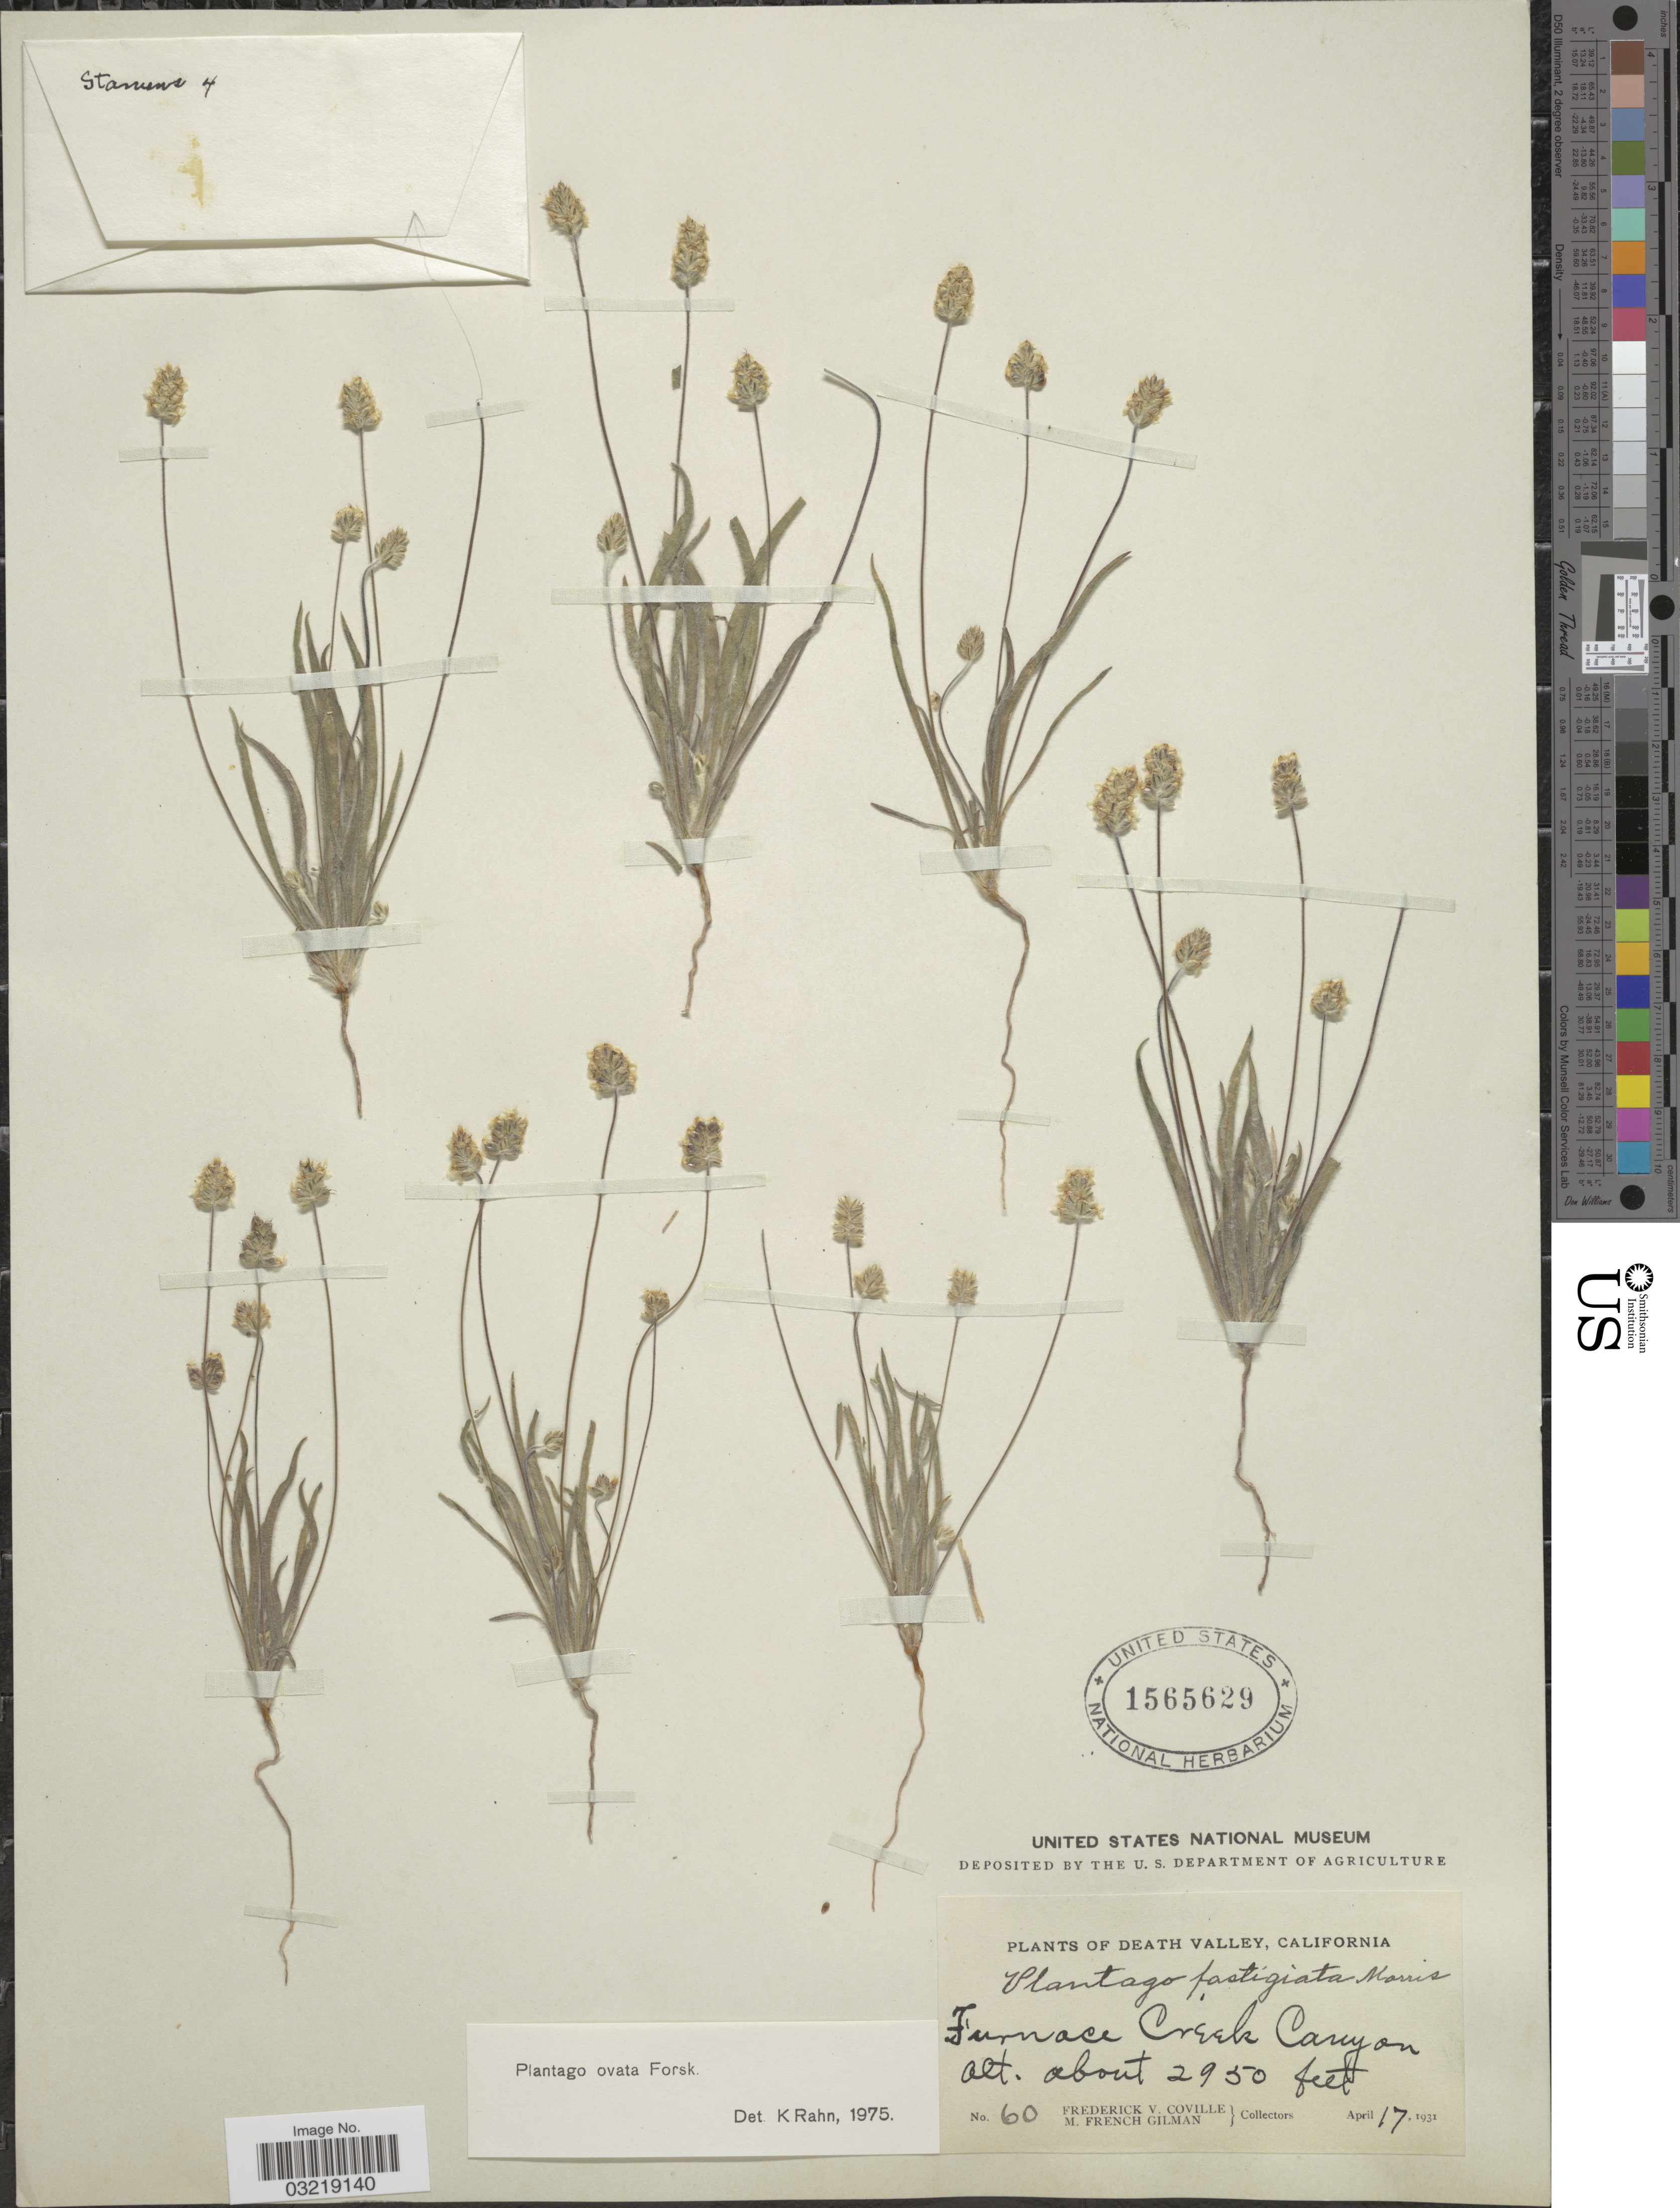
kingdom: Plantae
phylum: Tracheophyta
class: Magnoliopsida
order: Lamiales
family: Plantaginaceae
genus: Plantago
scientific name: Plantago ovata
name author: Forssk.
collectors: F. V. Coville & M. F. Gilman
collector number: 60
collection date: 1931-04-17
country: United States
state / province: California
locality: Death Valley. Furnace Creek Canyon.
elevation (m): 899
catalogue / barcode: US 1565629